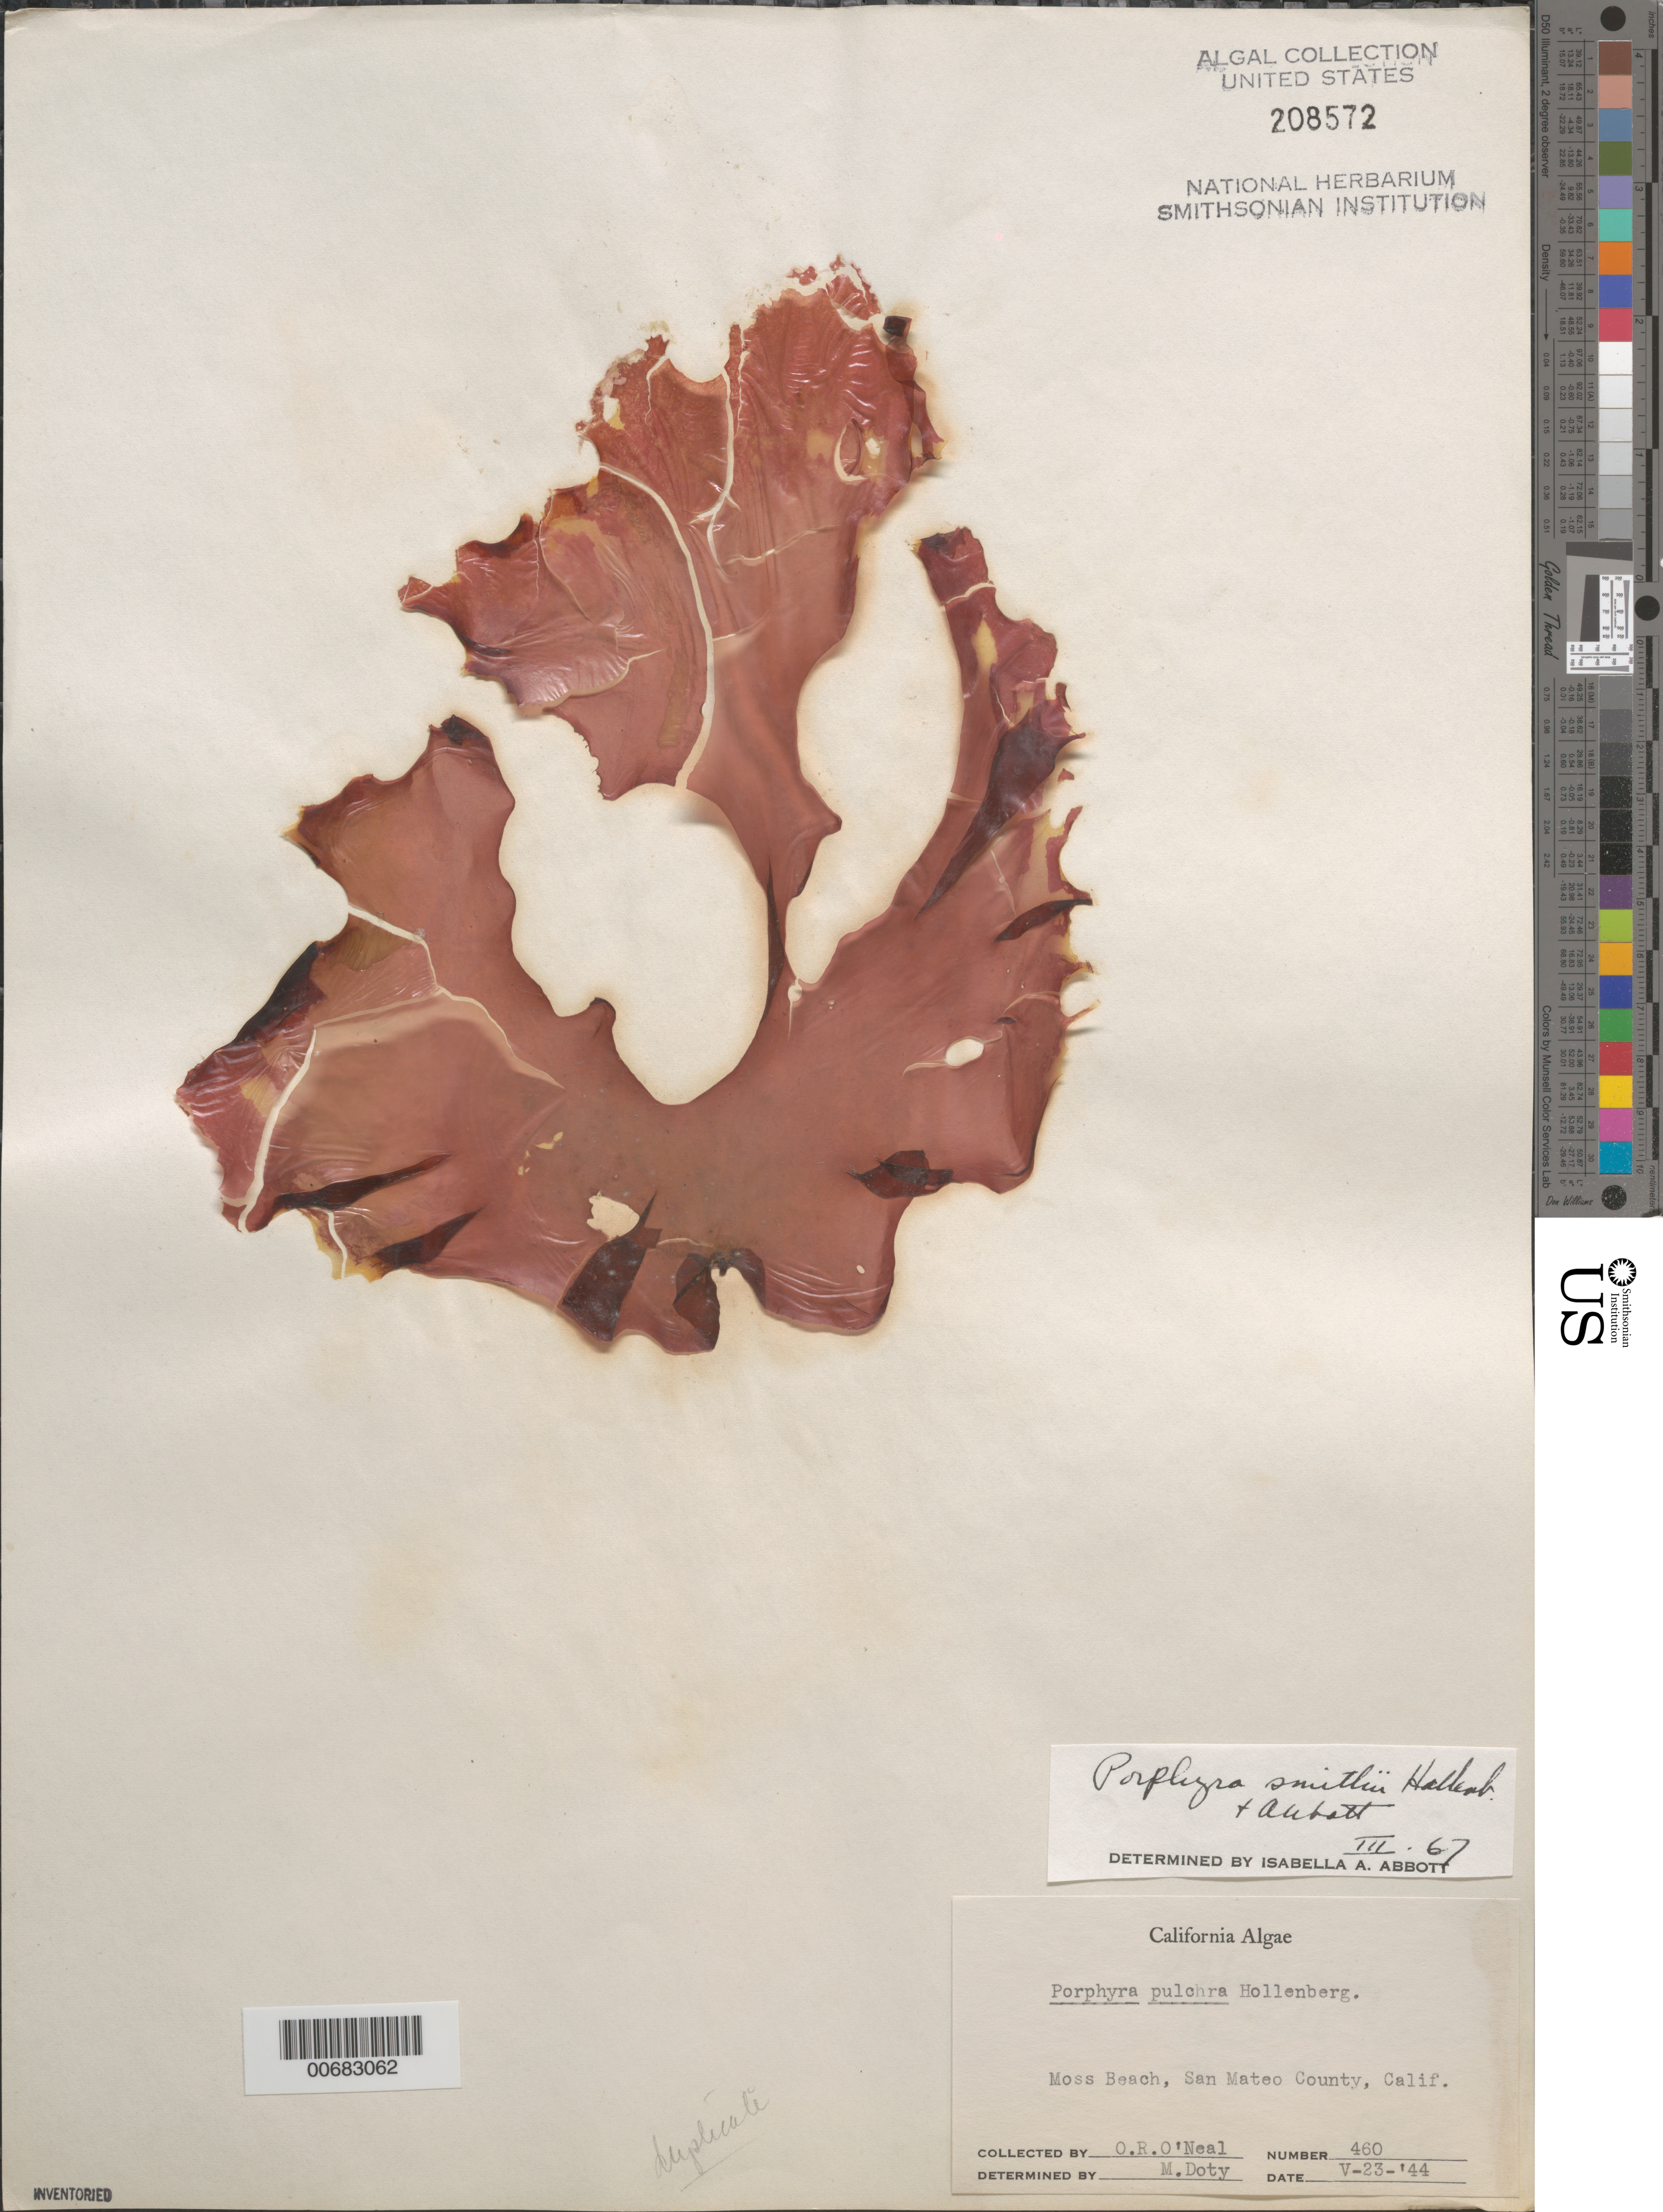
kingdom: Plantae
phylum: Rhodophyta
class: Bangiophyceae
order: Bangiales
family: Bangiaceae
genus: Pyropia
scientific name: Pyropia smithii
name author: (Hollenb. & I.A. Abbott) S.C. Lindstrom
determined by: Algae name updating Project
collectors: O. O'Neal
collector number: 460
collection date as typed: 23 May 1944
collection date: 1944-05-23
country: United States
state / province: California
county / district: San Mateo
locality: Moss Beach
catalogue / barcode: US 208572